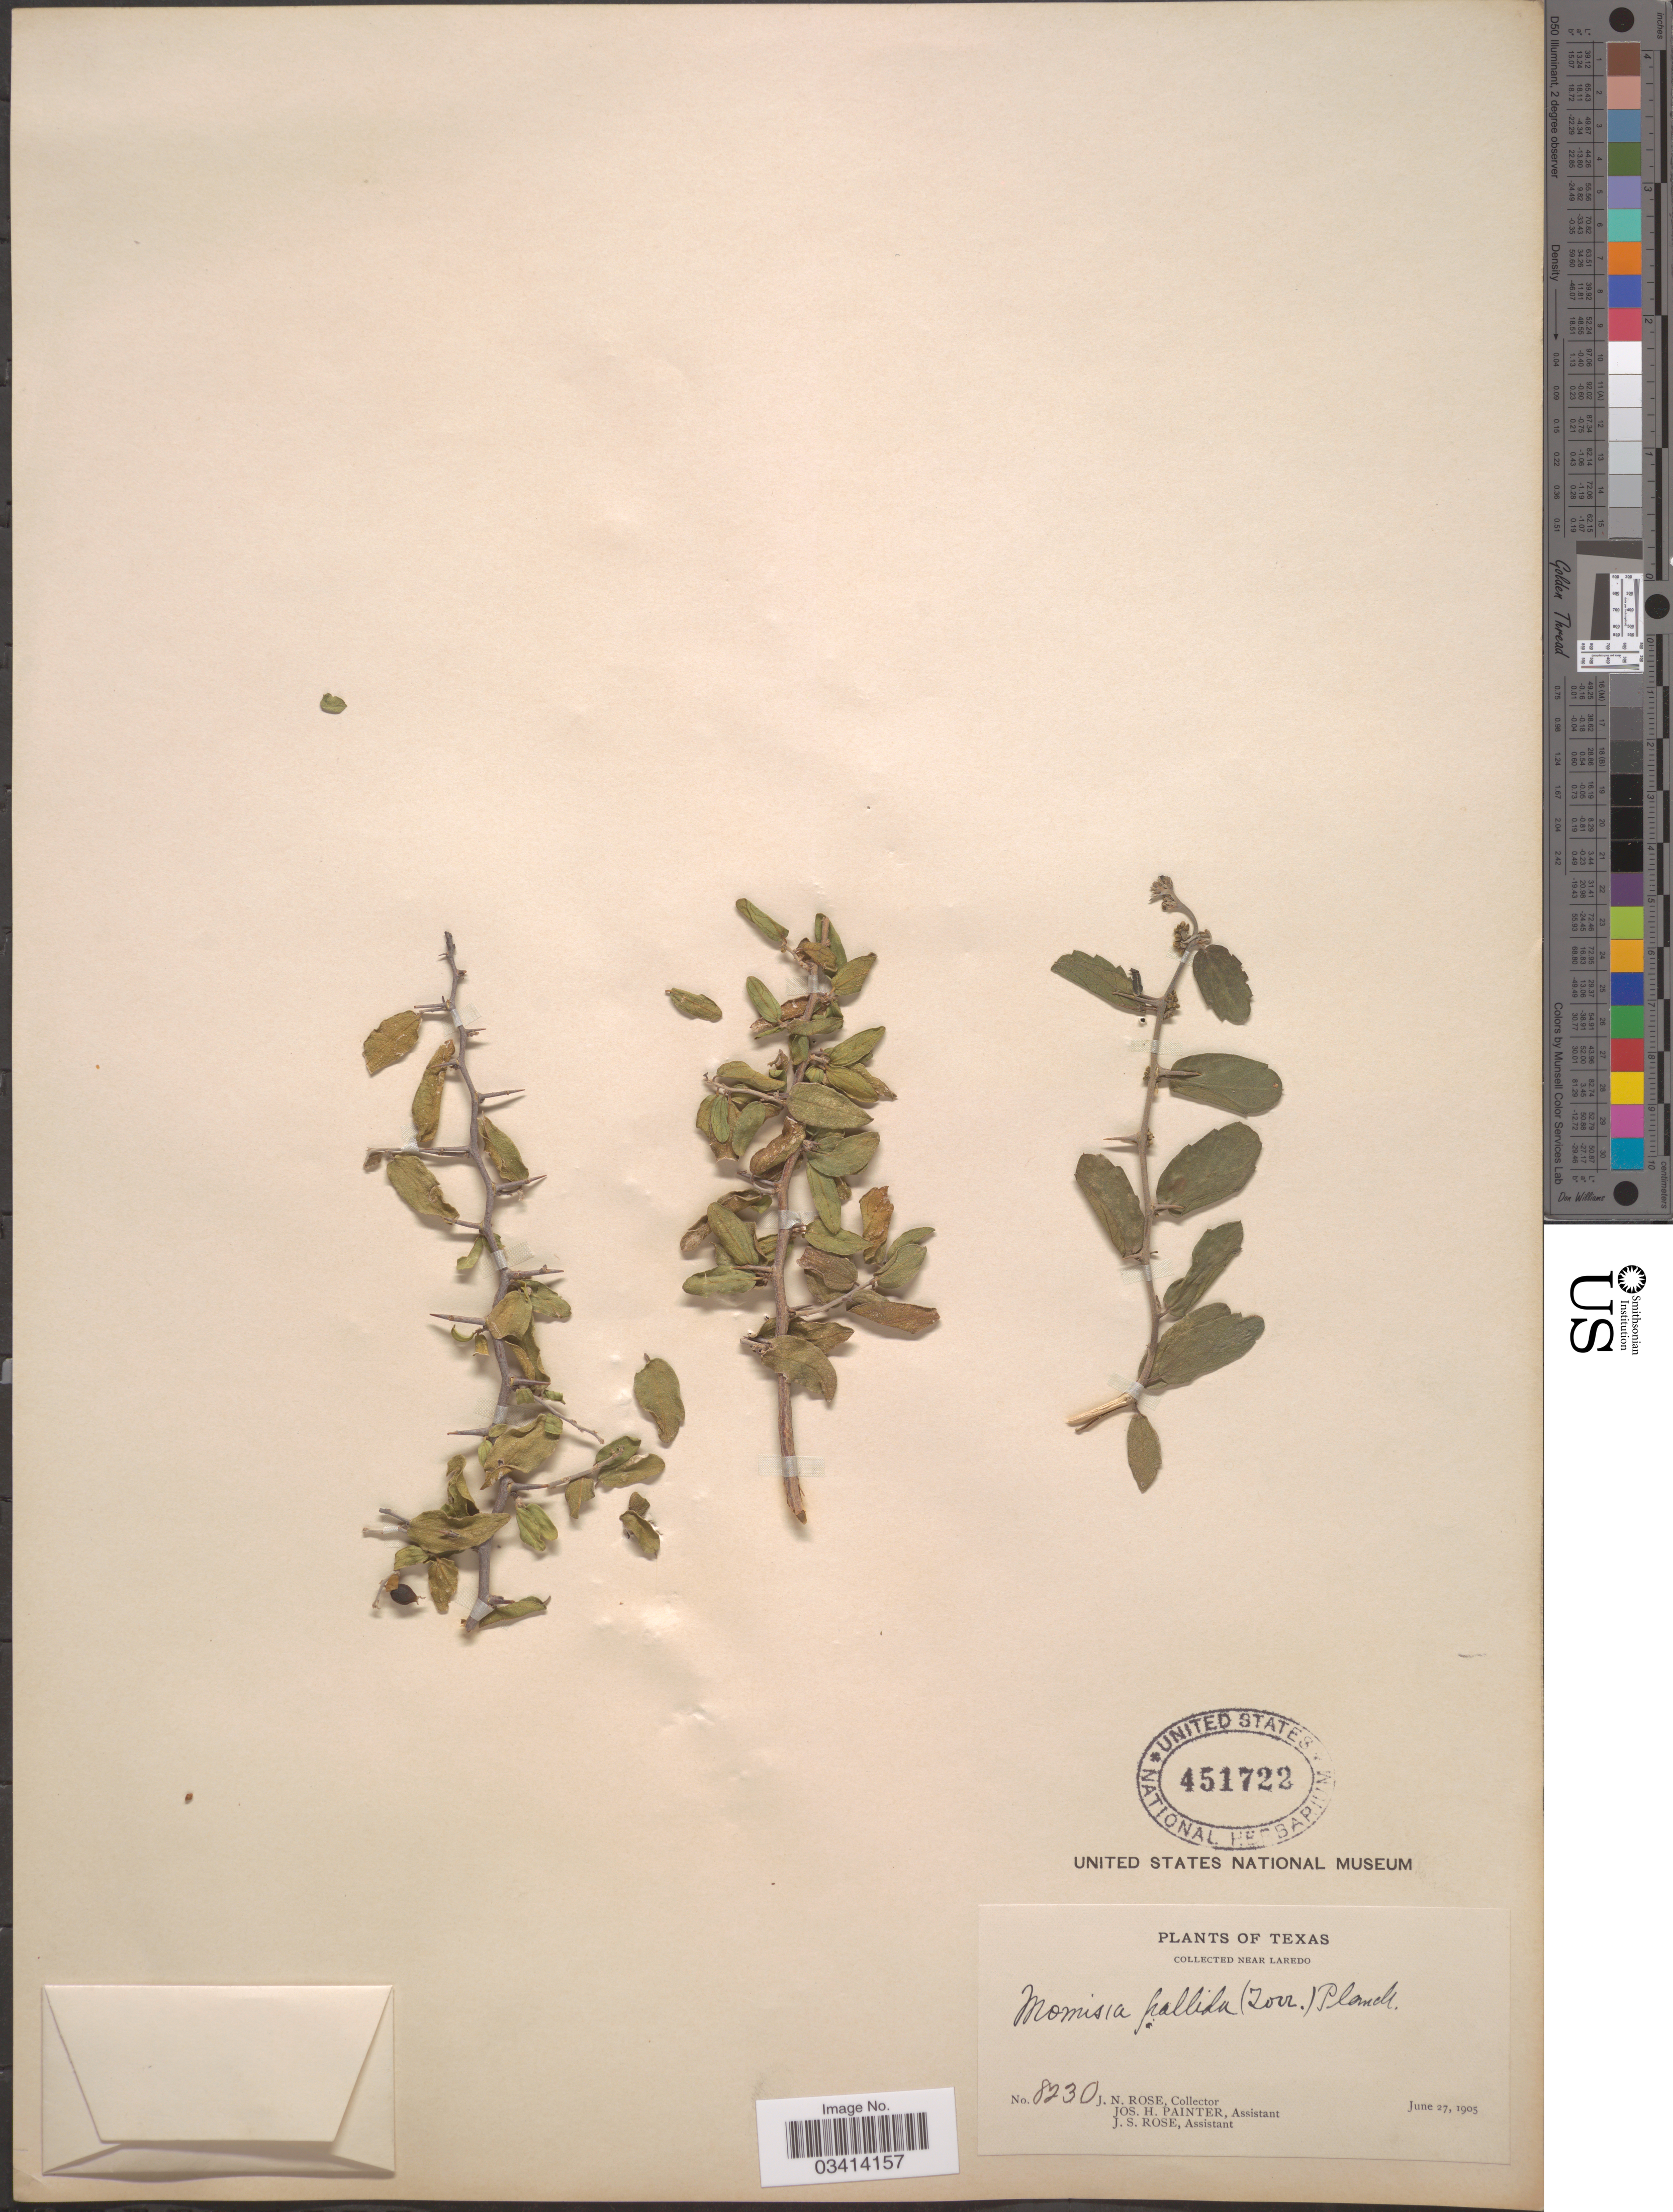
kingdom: Plantae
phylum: Tracheophyta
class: Magnoliopsida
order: Rosales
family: Cannabaceae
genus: Celtis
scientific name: Celtis pallida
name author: Torr. in Emory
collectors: J. N. Rose, J. H. Painter & J. S. Rose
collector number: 8230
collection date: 1905-06-27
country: United States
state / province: Texas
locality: Near Laredo.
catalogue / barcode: US 451722